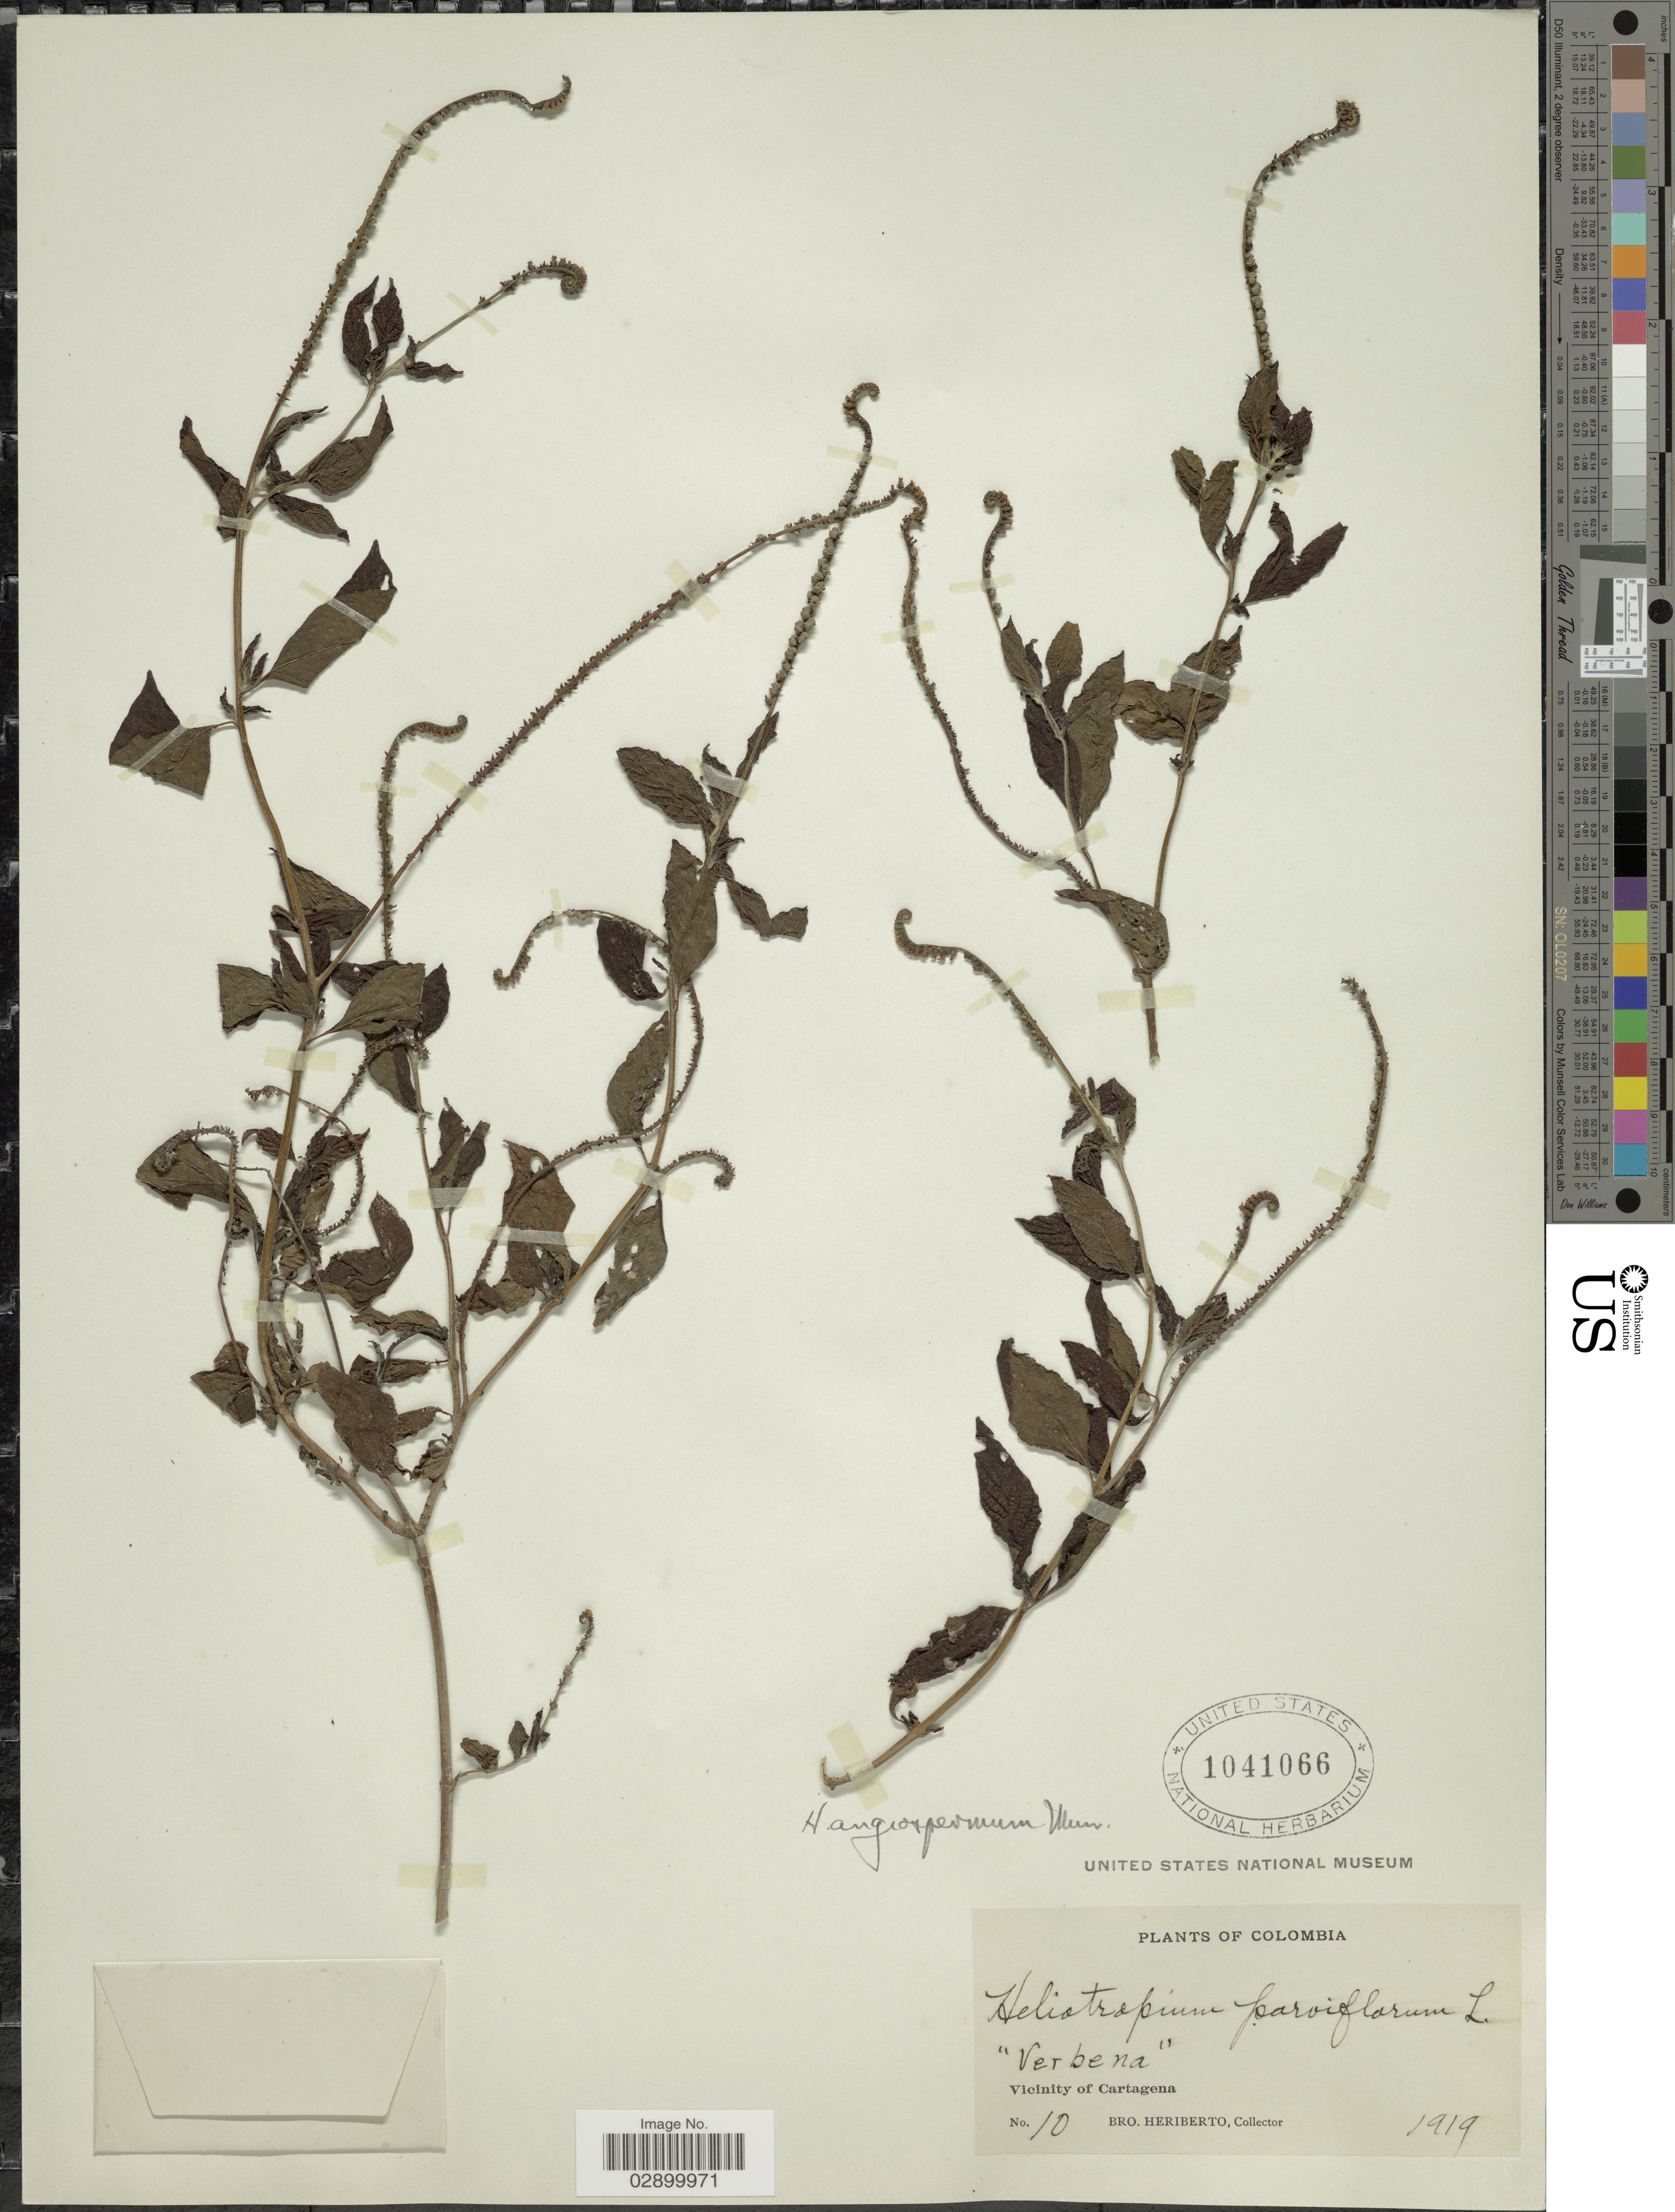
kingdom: Plantae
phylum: Tracheophyta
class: Magnoliopsida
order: Boraginales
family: Heliotropiaceae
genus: Heliotropium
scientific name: Heliotropium angiospermum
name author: Murray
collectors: B. Heriberto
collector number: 10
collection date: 1919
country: Colombia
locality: Vicinity of Cartagena.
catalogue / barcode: US 1041066